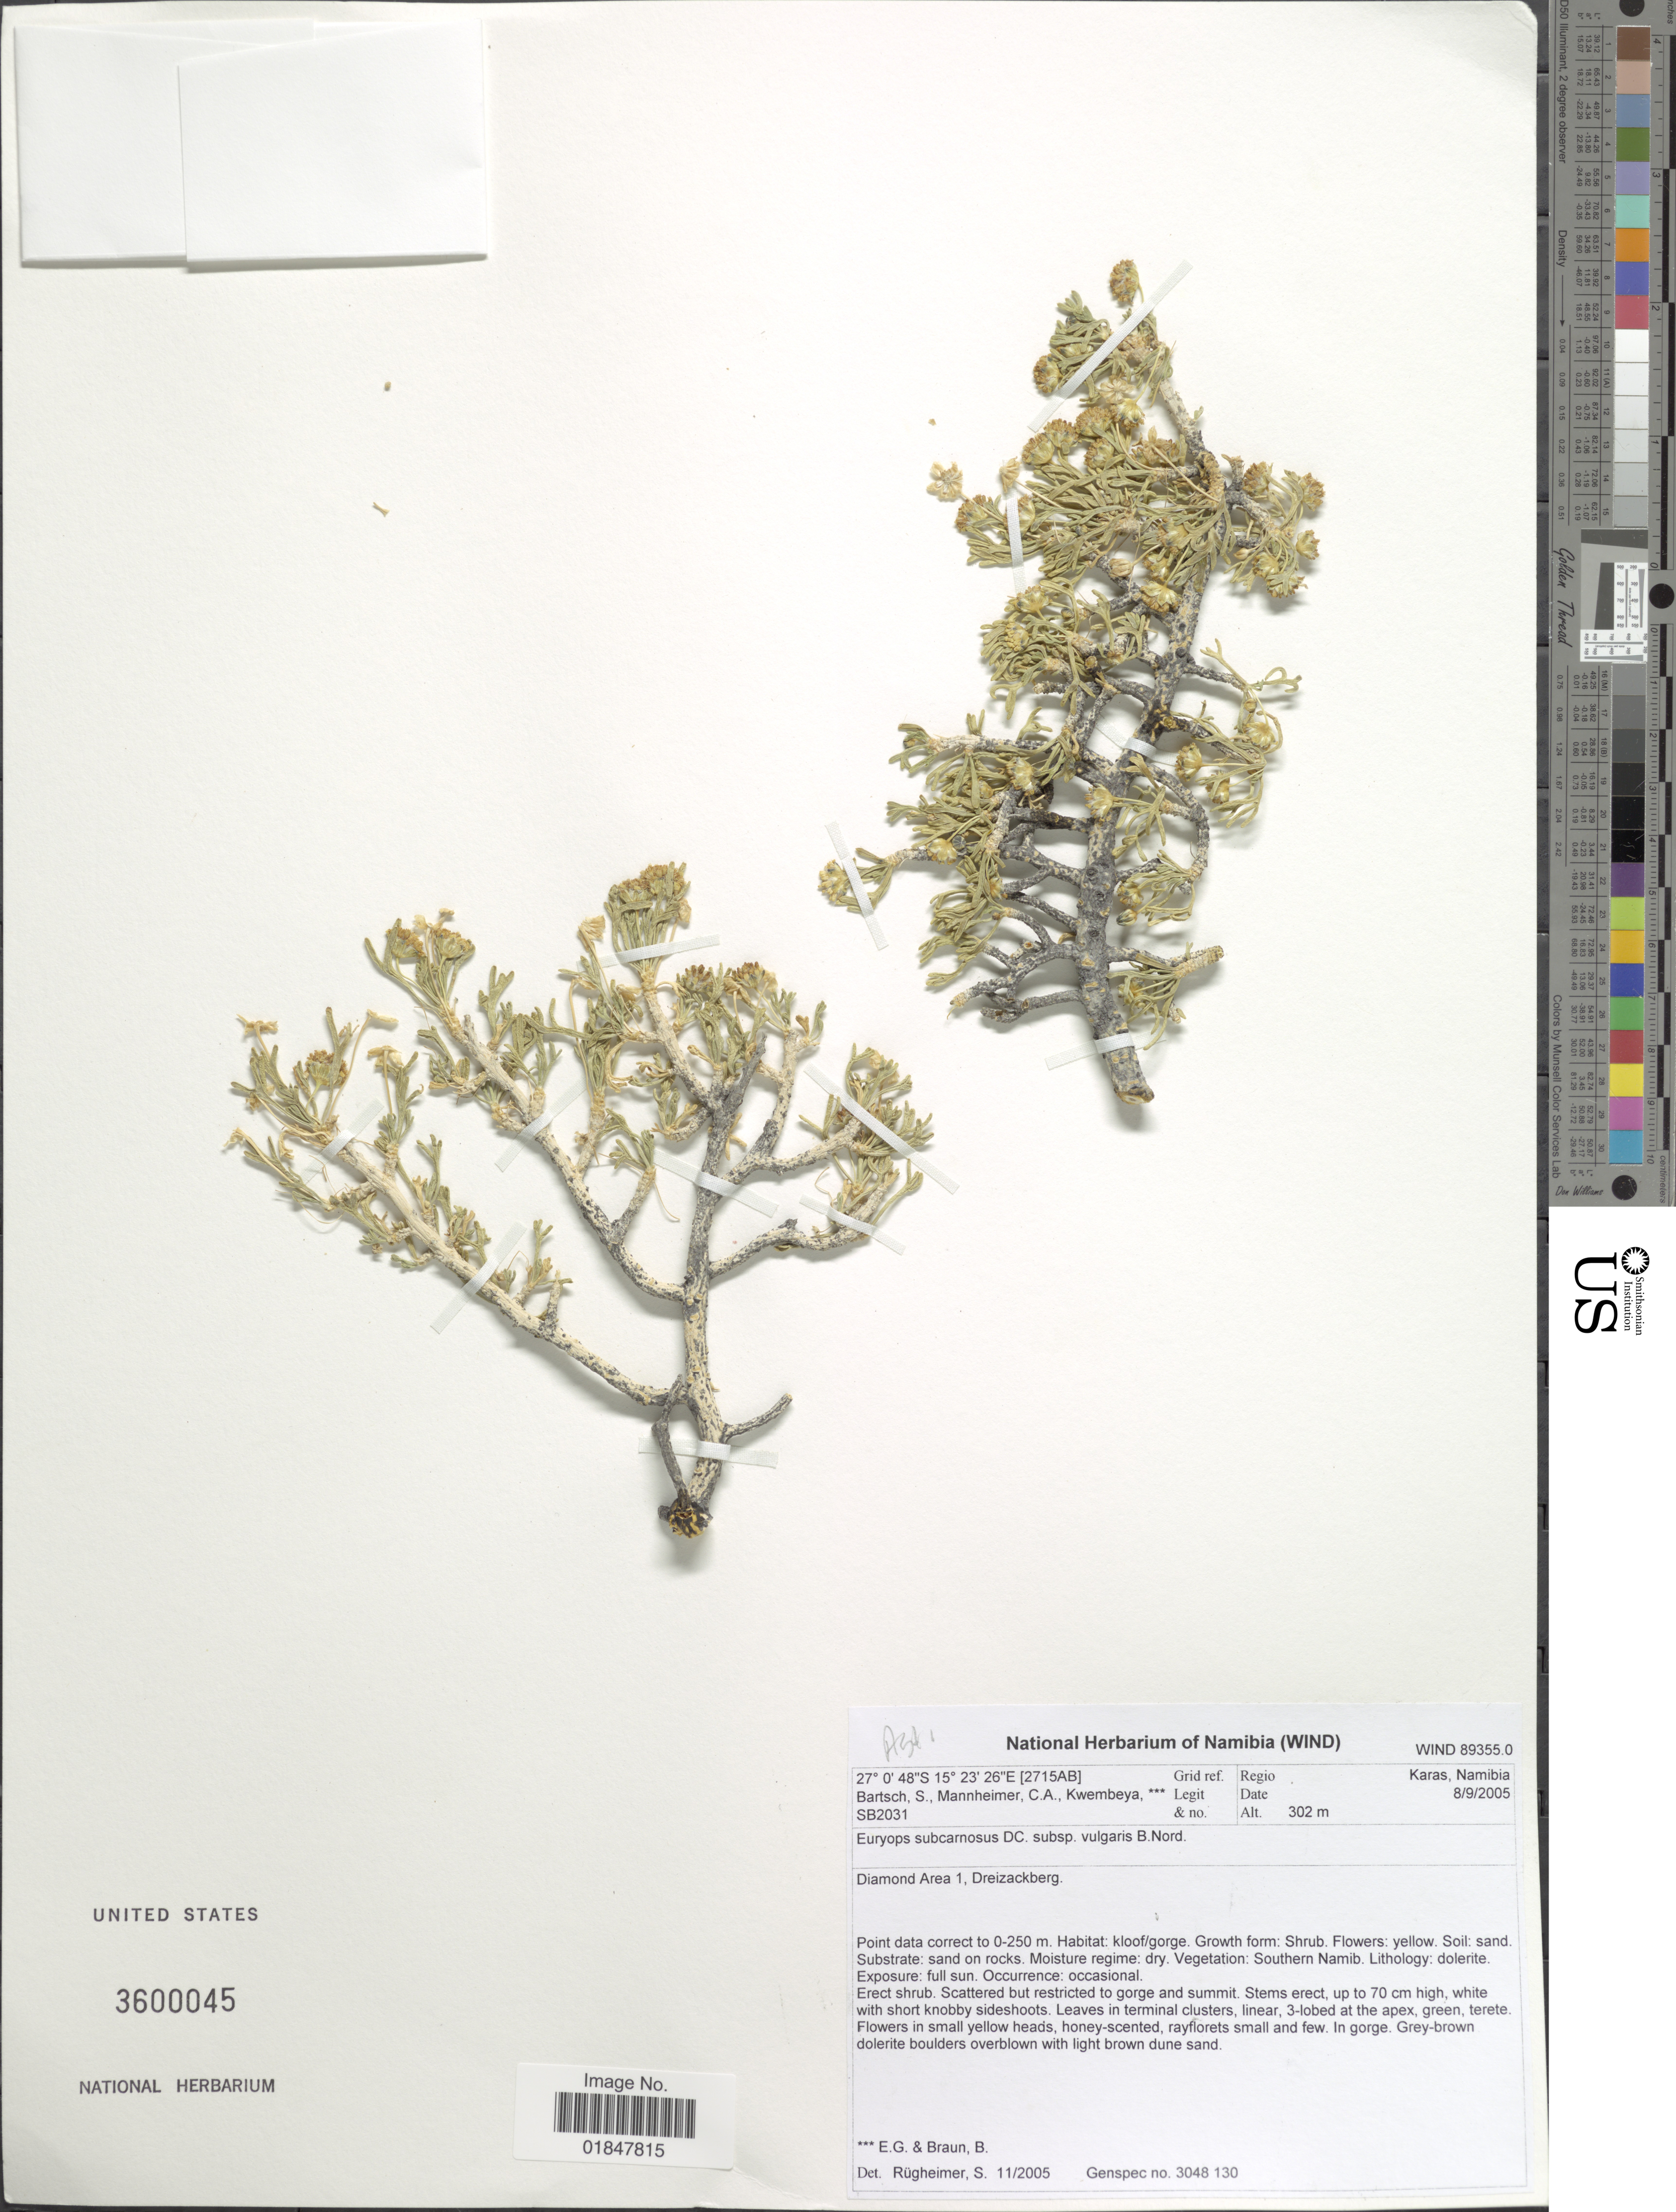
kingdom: Plantae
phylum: Tracheophyta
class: Magnoliopsida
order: Asterales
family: Asteraceae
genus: Euryops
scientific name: Euryops subcarnosus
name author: DC.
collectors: S. Bartsch, C. A. Mannheimer, E. Kwembeya & B. Braun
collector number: SB2031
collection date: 2005-09-08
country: Namibia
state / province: Karas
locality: Diamond Area 1, Dreizackberg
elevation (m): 302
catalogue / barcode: US 3600045